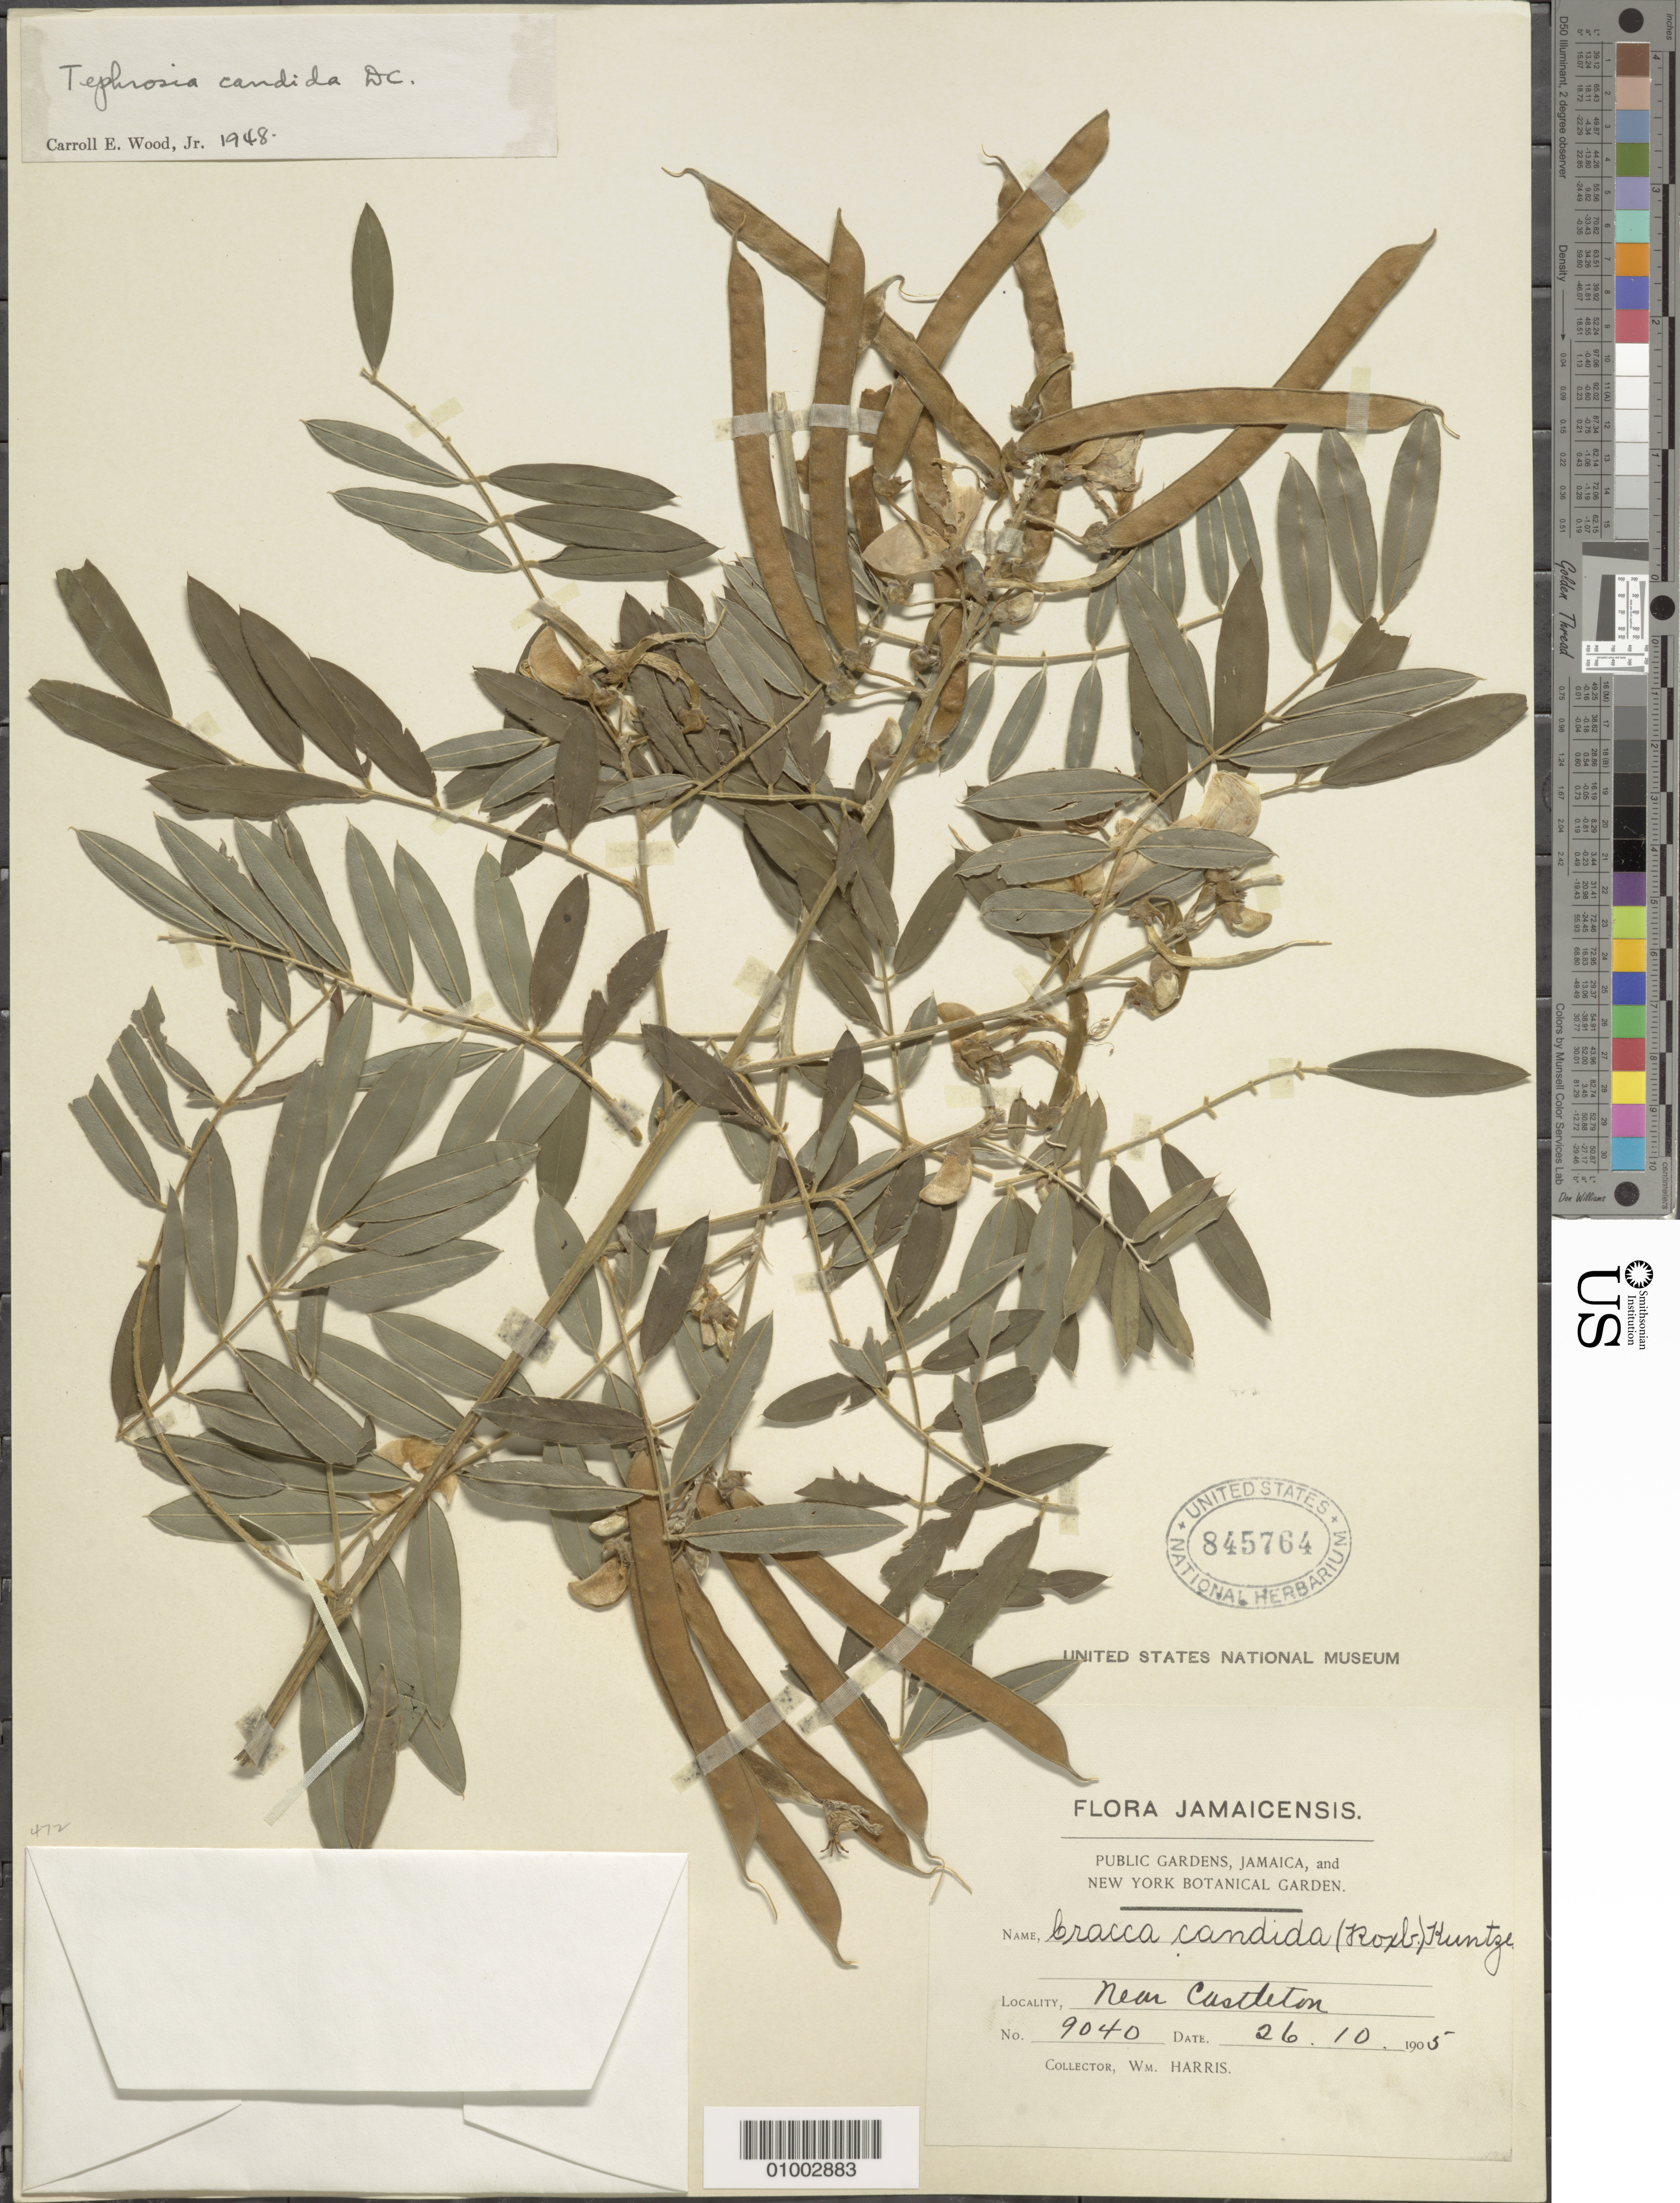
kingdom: Plantae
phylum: Tracheophyta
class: Magnoliopsida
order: Fabales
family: Fabaceae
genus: Tephrosia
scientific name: Tephrosia candida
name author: DC.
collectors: W. H. Harris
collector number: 9040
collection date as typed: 26 Oct 1905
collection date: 1905-10-26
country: Jamaica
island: Jamaica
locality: Near Castleton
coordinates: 0 N, 0 E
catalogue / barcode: US 845764